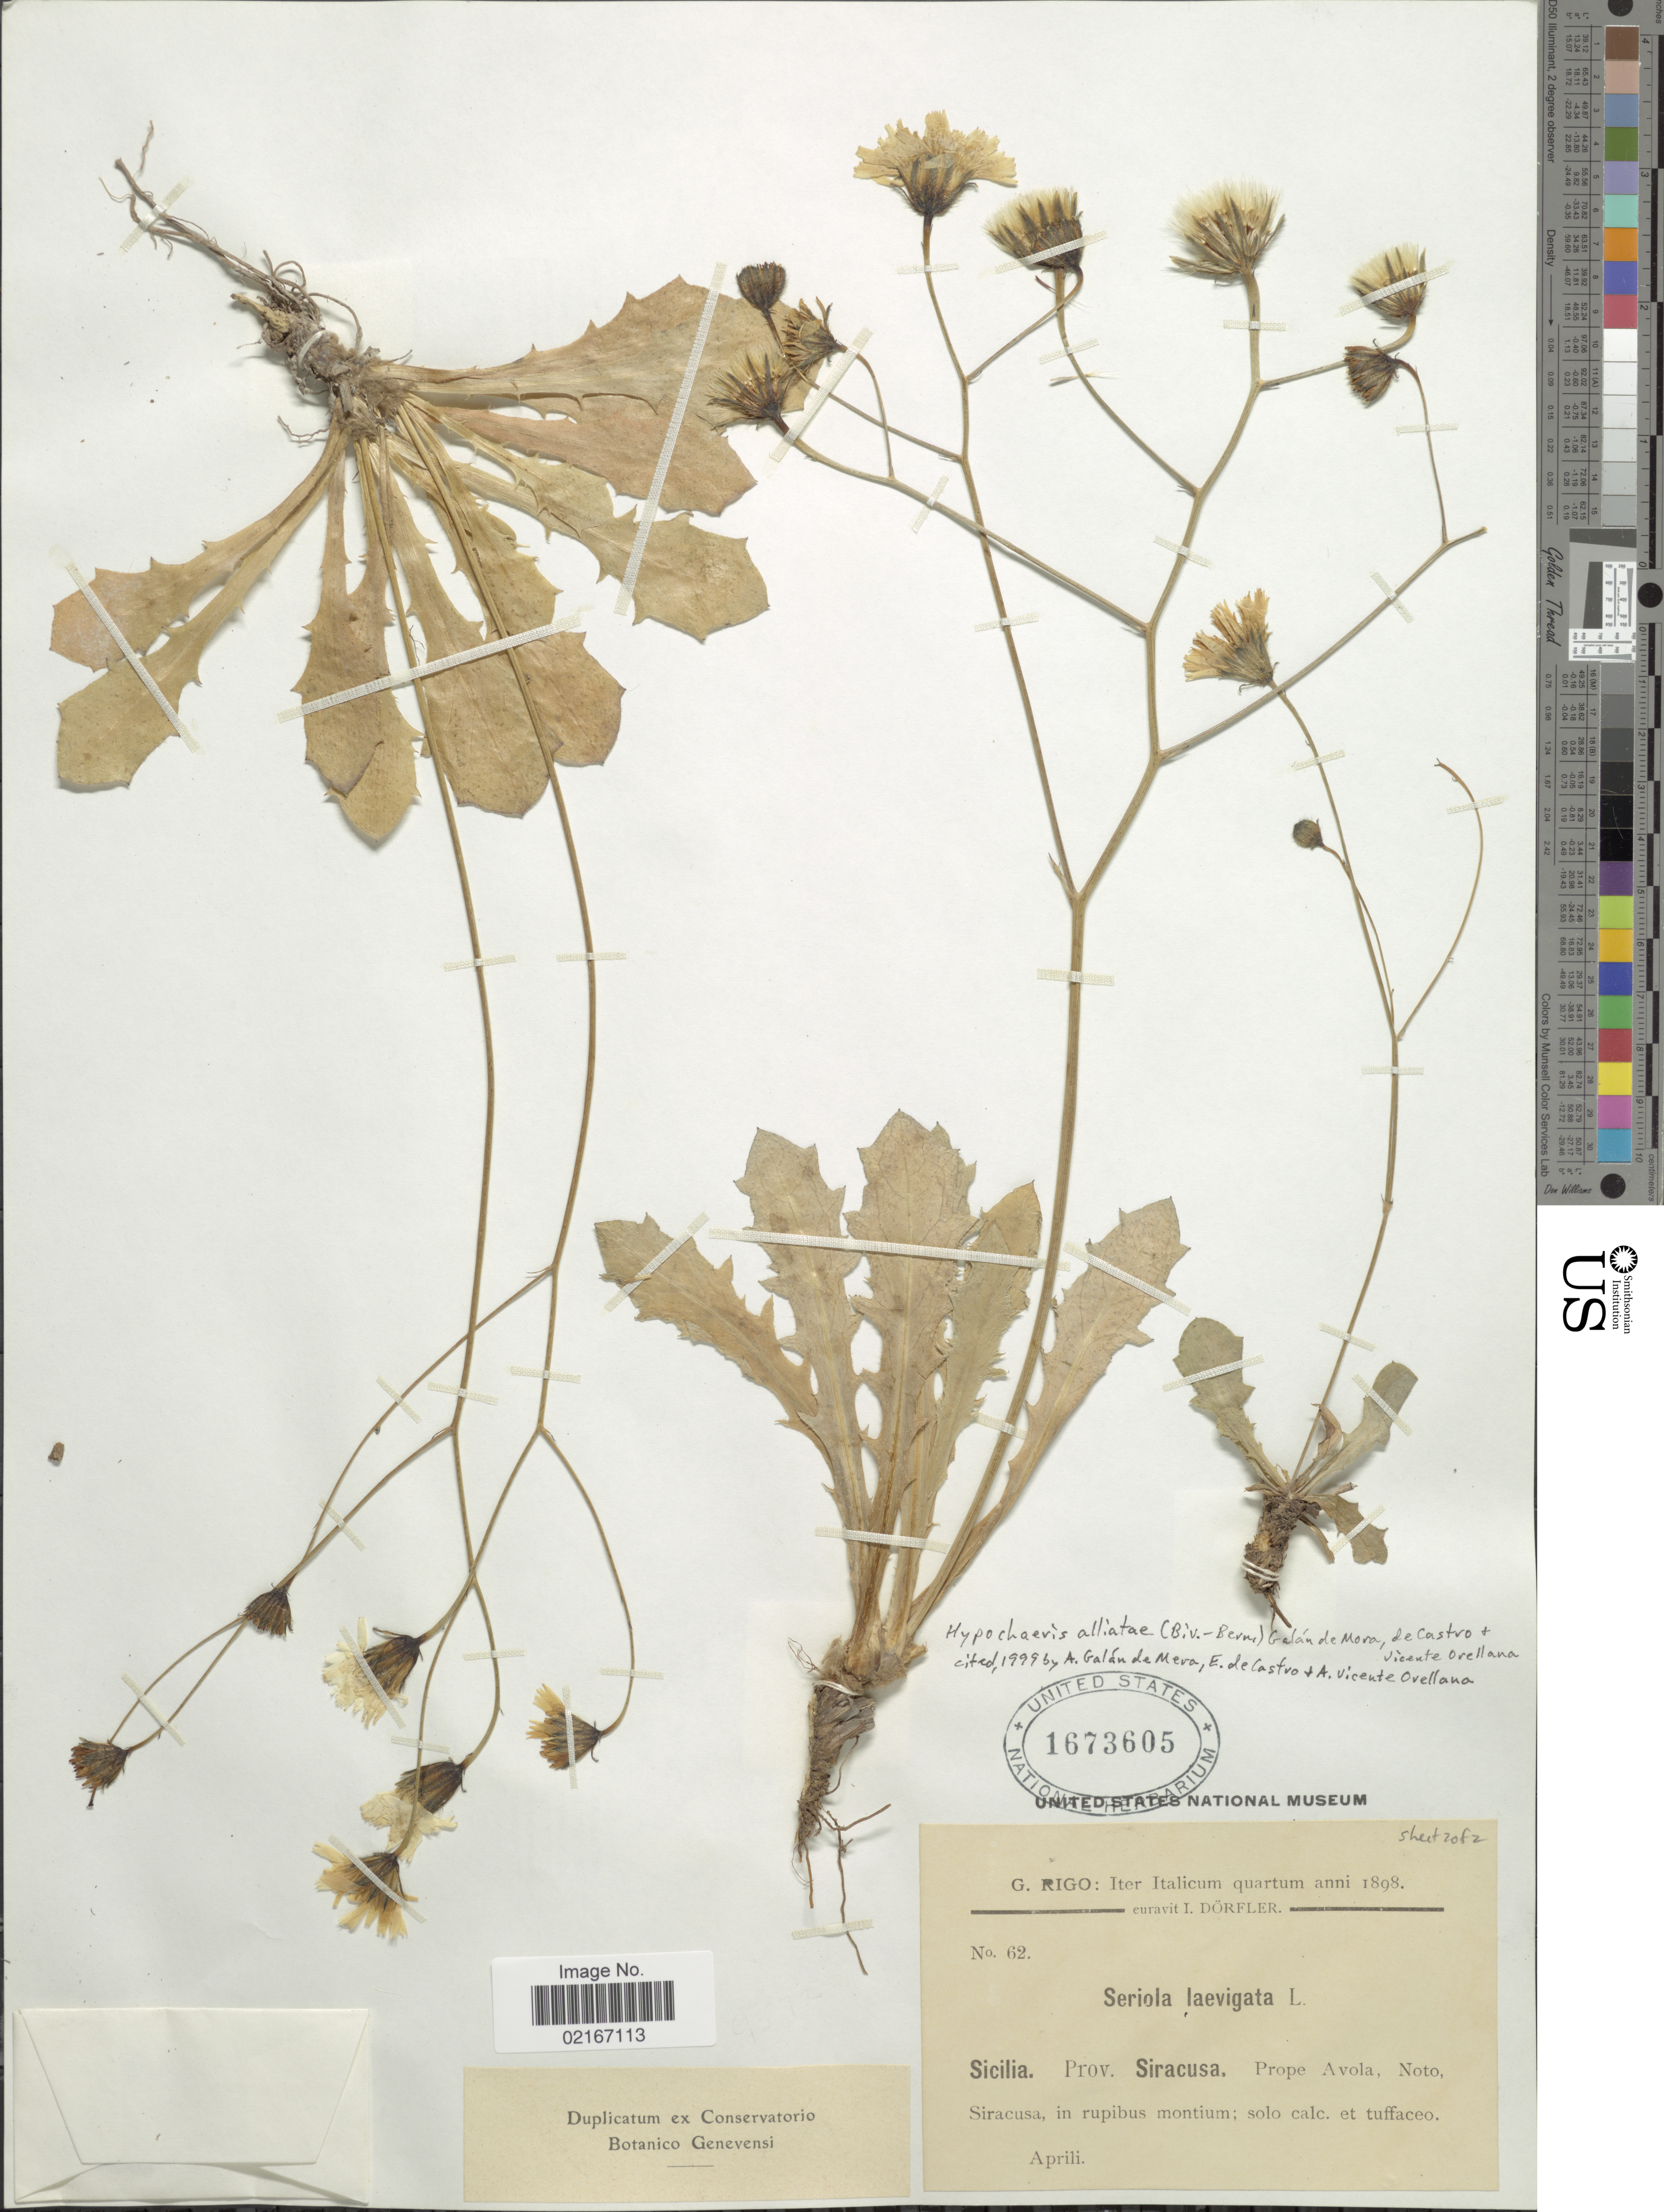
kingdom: Plantae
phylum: Tracheophyta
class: Magnoliopsida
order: Asterales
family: Asteraceae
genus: Hypochaeris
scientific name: Hypochaeris alliatae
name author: (Biv.) A. Galán & et al.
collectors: G. Rigo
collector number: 62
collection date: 1898-04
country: Italy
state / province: Siciliana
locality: Silicia, Prov. Siracusa, Prope Avola, Noto, Siracusa, in rupibus montium; solo calc. et tuffacea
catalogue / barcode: US 1673605